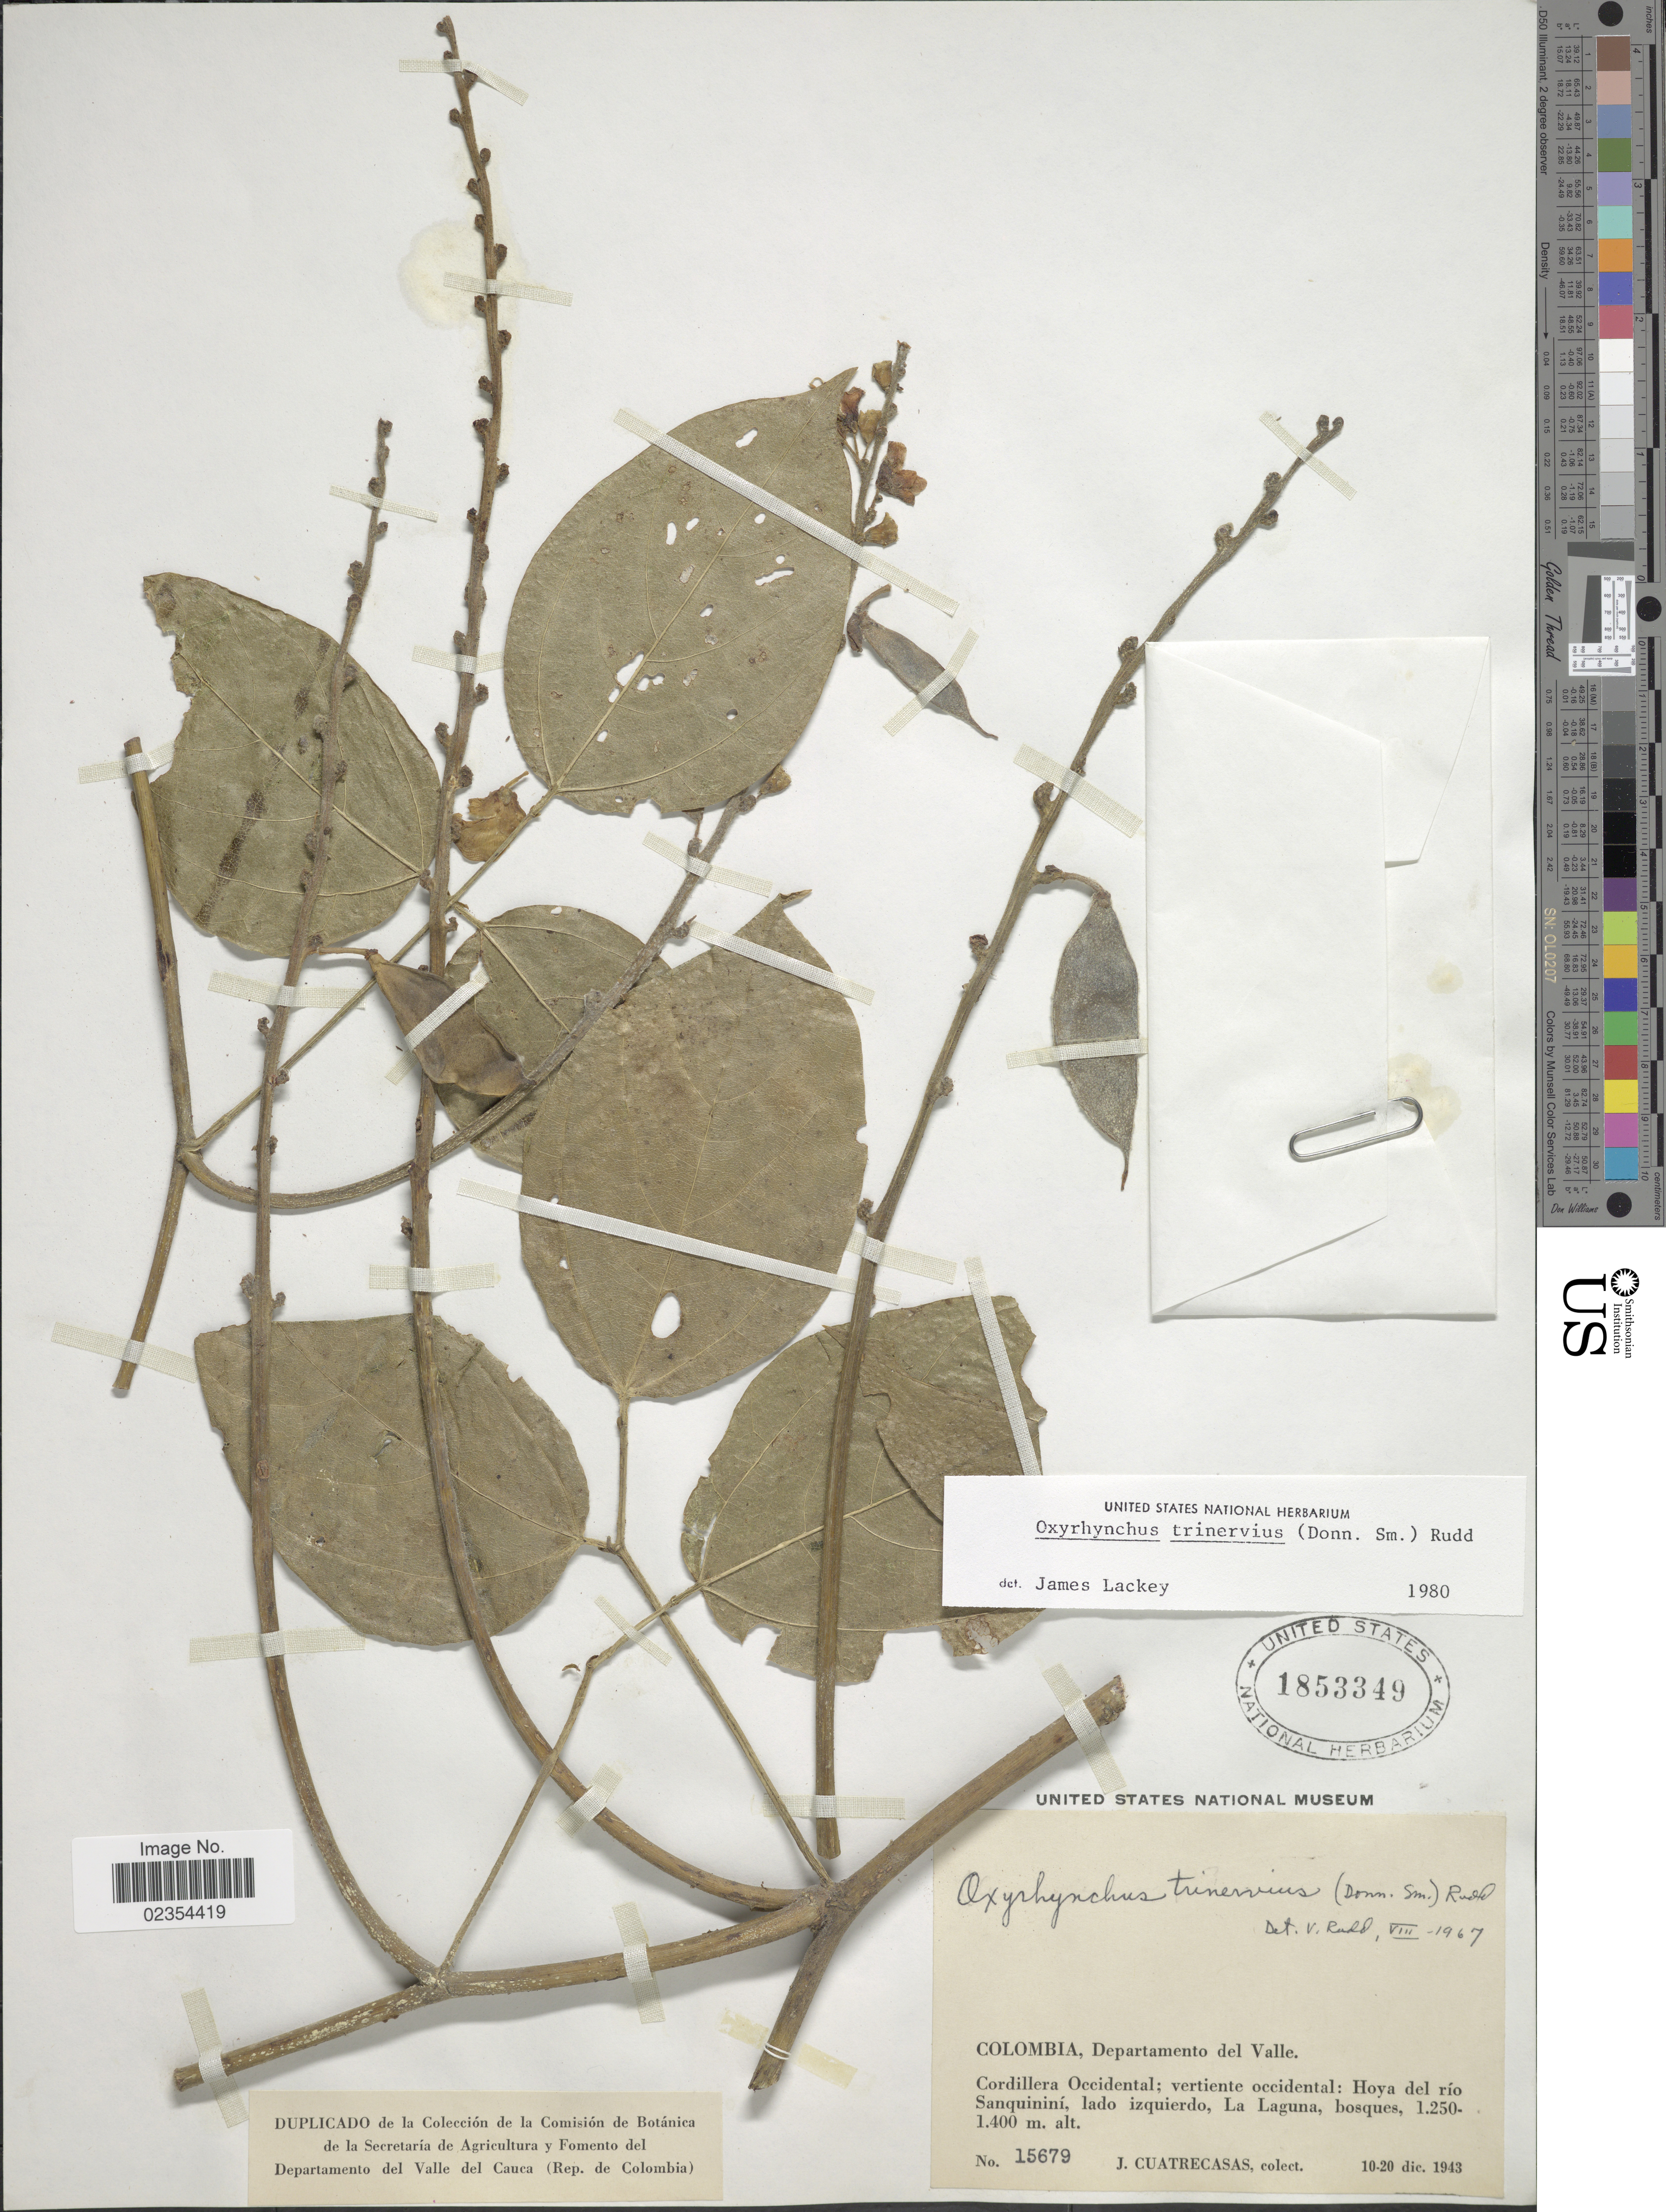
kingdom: Plantae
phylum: Tracheophyta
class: Magnoliopsida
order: Fabales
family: Fabaceae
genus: Oxyrhynchus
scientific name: Oxyrhynchus trinervius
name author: (Donn. Sm.) Rudd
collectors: J. Cuatrecasas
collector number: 15679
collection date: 1943-12-10/1943-12-20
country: Colombia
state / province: Valle del Cauca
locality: Departamento del Valle, Cordillera Occidentak; vertiente occidental: Hoya del rio Sanquinini, lado izquierdo, La Laguna, bosques.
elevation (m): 1250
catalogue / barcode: US 1853349